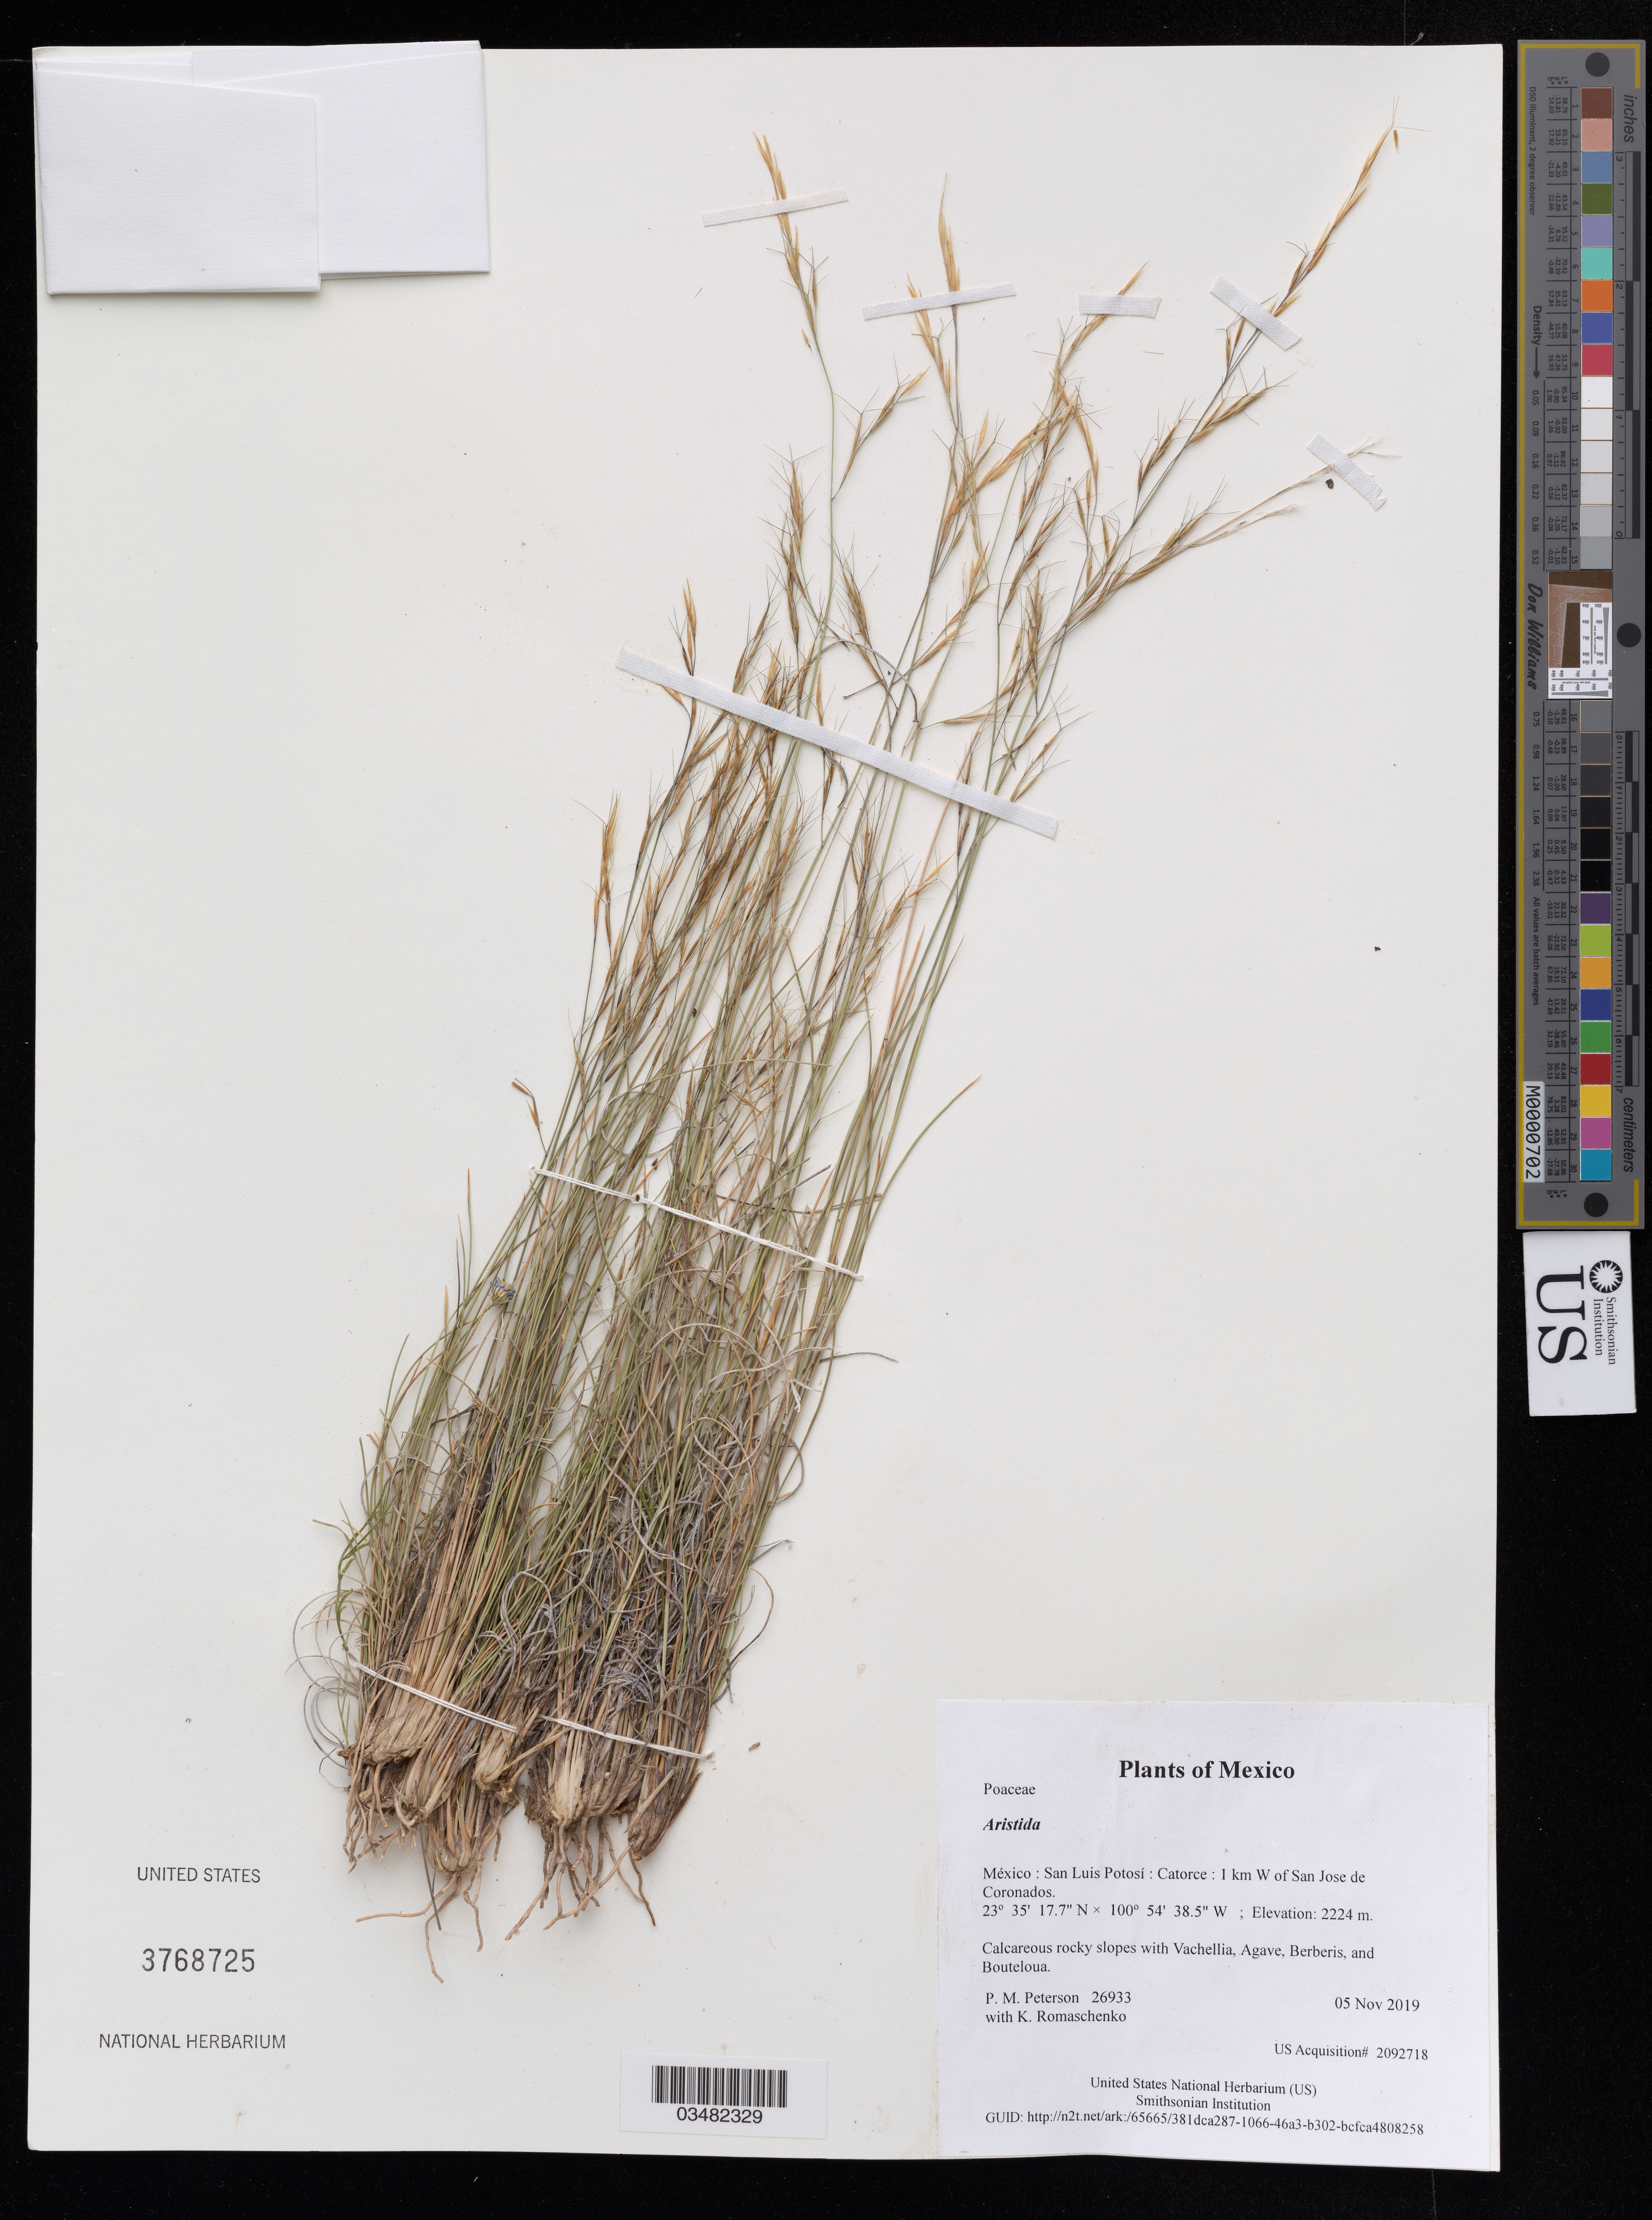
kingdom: Plantae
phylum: Tracheophyta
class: Liliopsida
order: Poales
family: Poaceae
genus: Aristida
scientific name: Aristida sp.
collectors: P. M. Peterson & K. Romaschenko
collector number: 26933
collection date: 2019-11-05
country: México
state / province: San Luis Potosí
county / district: Catorce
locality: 1 km W of San Jose de Coronados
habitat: Calcareous rocky slopes with Vachellia, Agave, Berberis, and Bouteloua.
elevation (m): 2224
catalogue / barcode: US 3768725